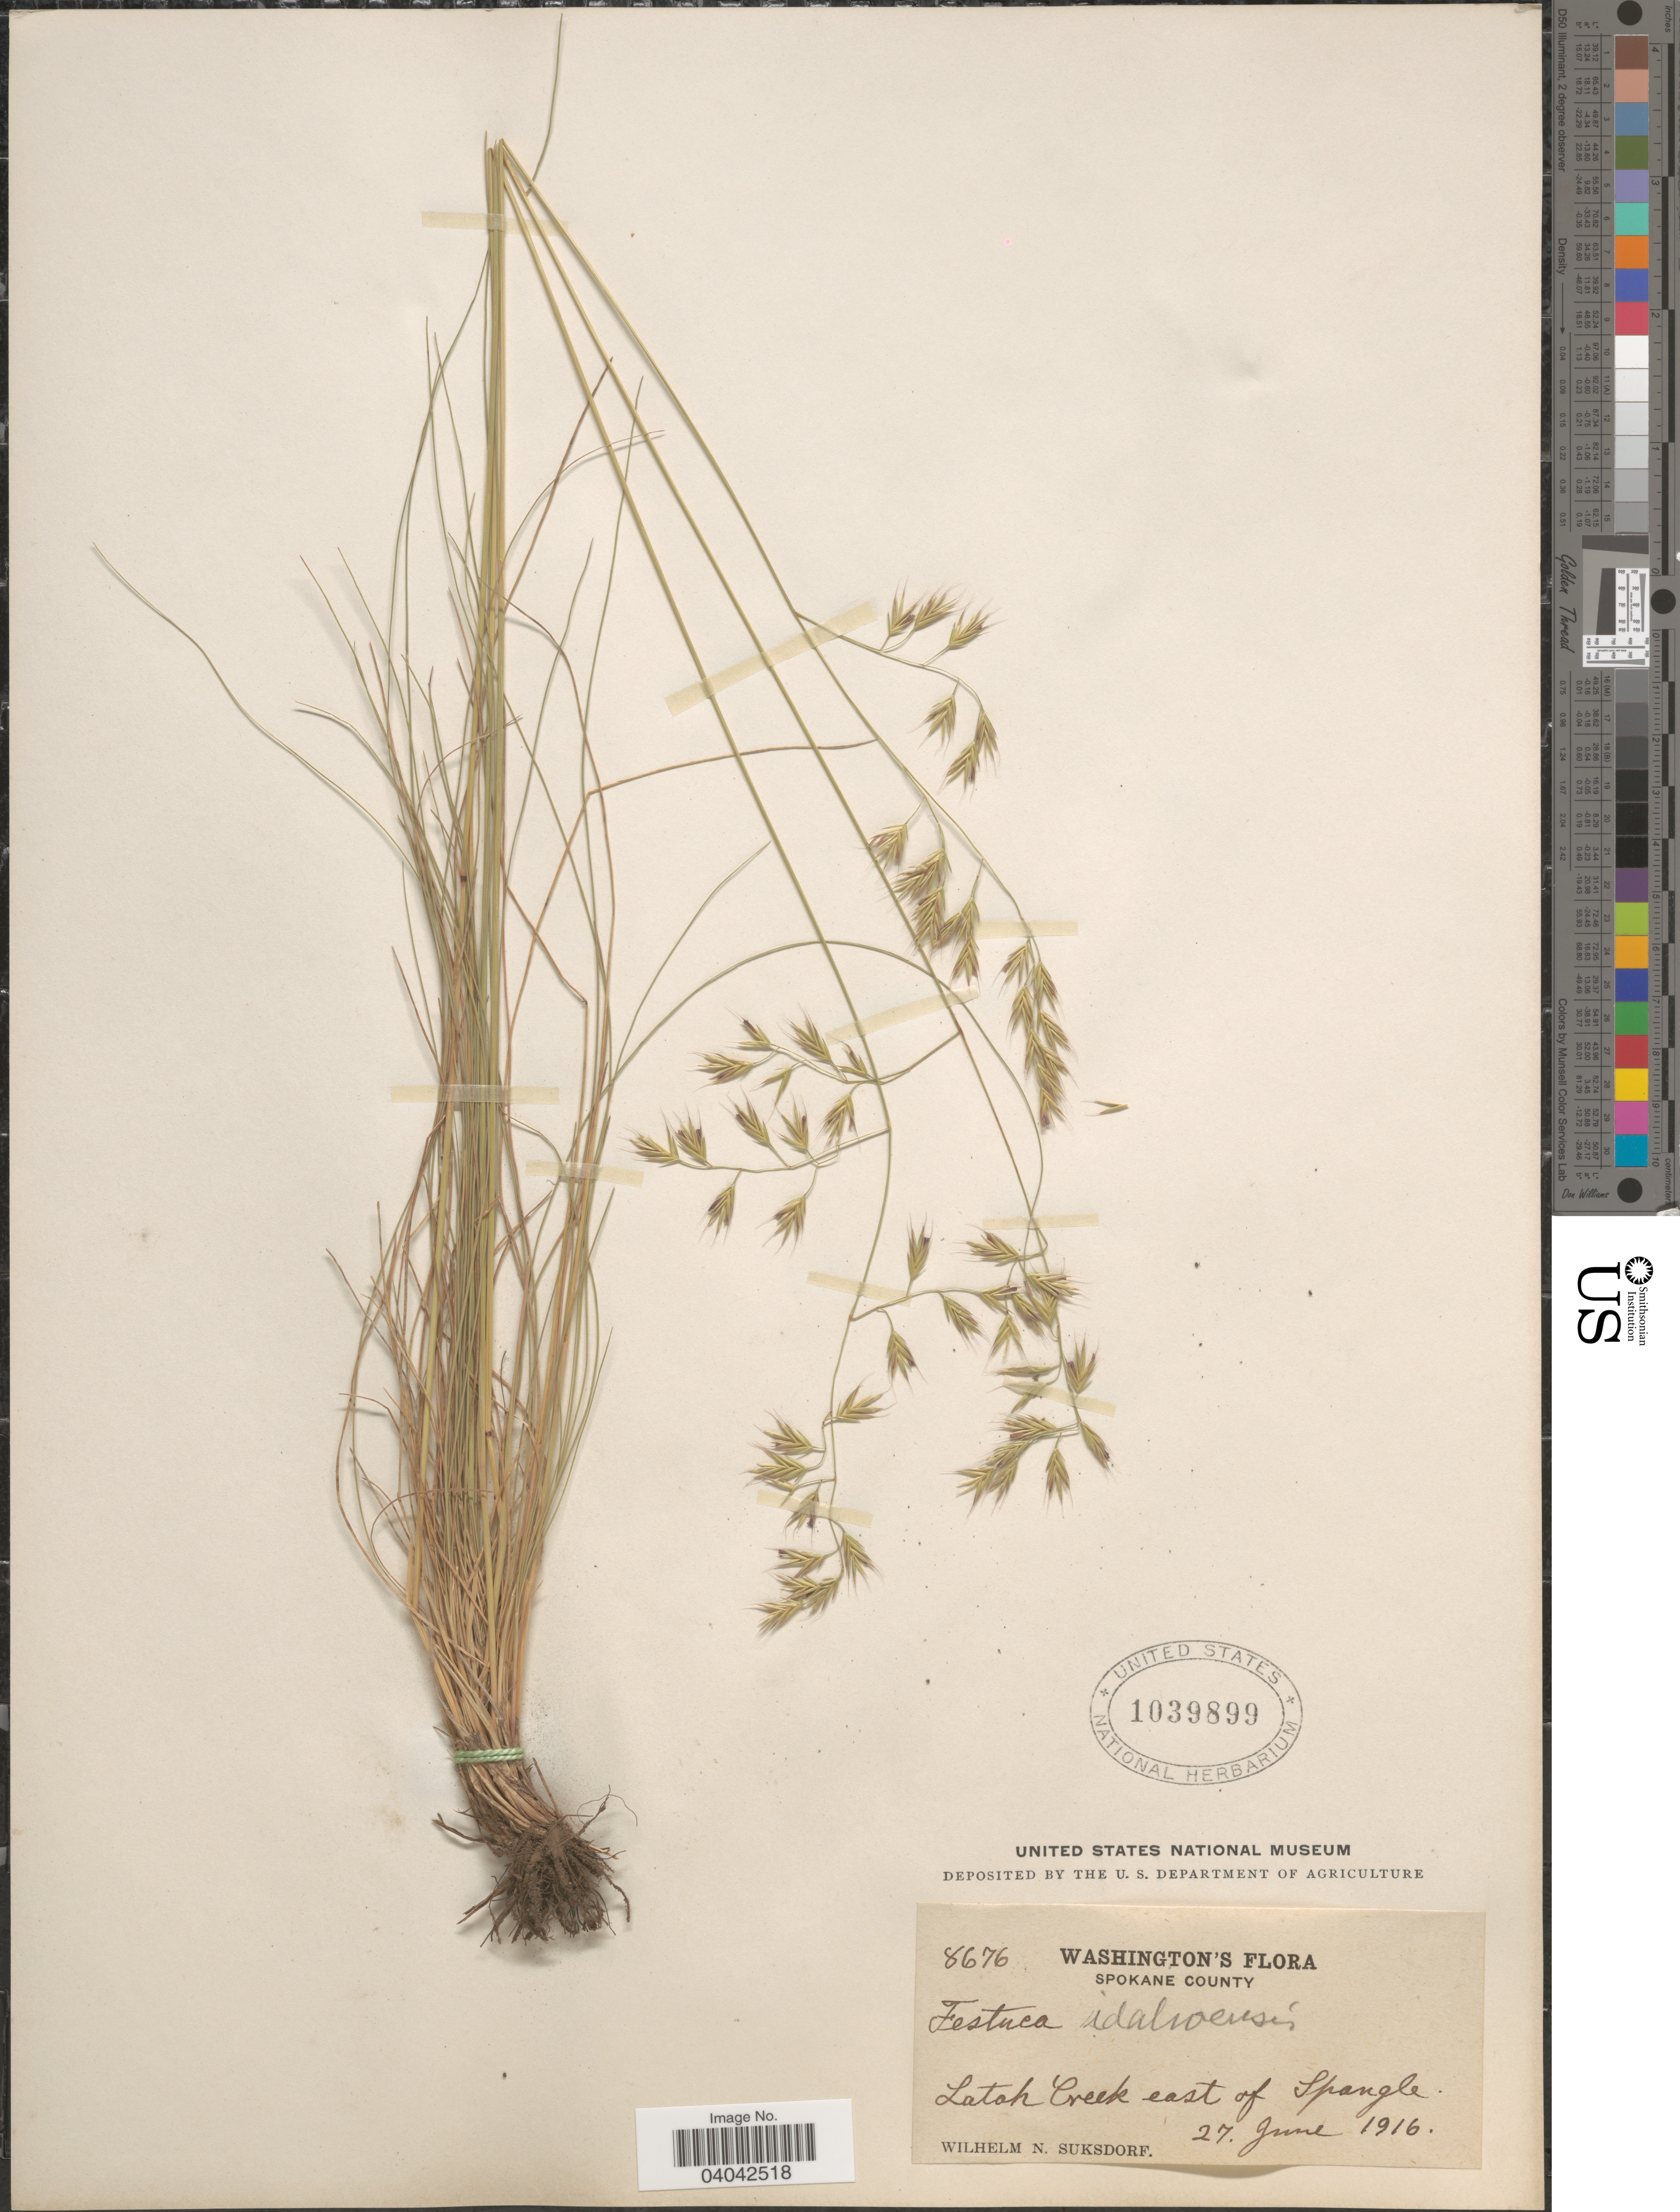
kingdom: Plantae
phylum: Tracheophyta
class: Liliopsida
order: Poales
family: Poaceae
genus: Festuca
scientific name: Festuca idahoensis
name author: Elmer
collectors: W. N. Suksdorf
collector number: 8676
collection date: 1916-06-27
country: United States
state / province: Washington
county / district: Spokane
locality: Spokane County. Latah Creek east of Spangle.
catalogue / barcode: US 1039899